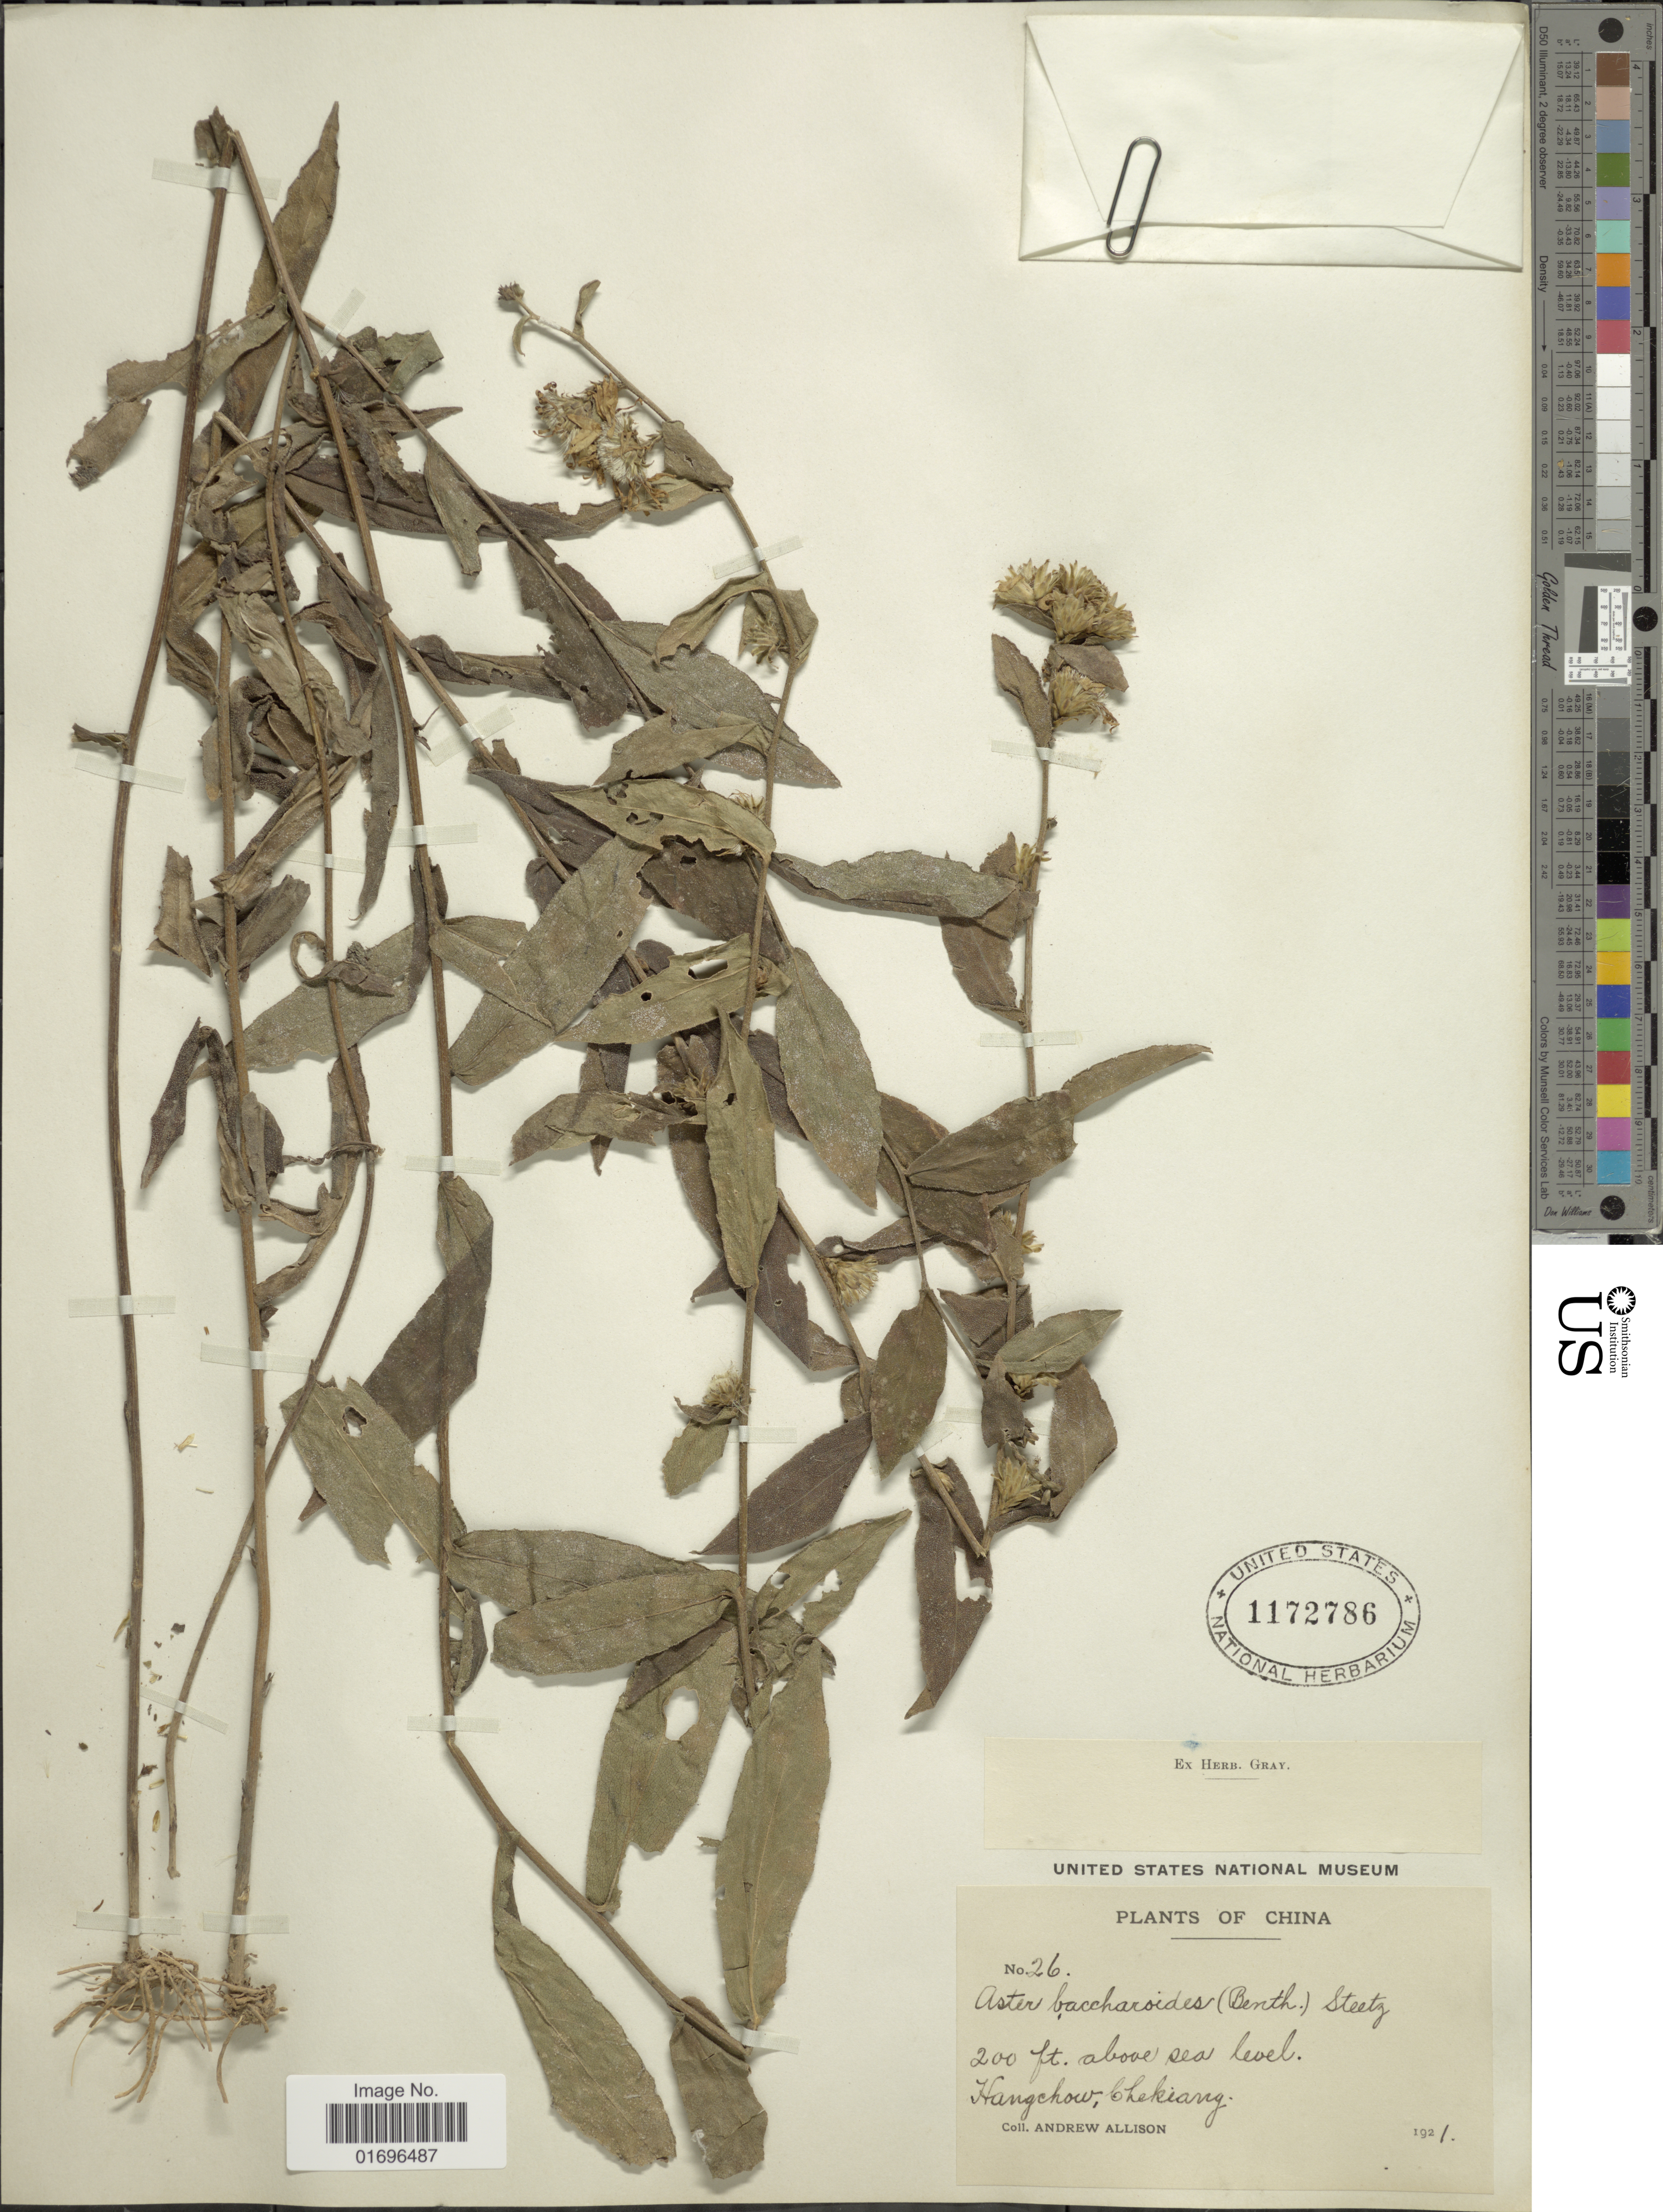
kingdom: Plantae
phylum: Tracheophyta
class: Magnoliopsida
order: Asterales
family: Asteraceae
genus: Aster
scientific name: Aster baccharoides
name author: (Benth.) Steetz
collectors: A. Allison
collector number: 26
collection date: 1921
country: China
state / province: Zhejiang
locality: Hangchow, Chekiang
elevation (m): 61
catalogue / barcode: US 1172786